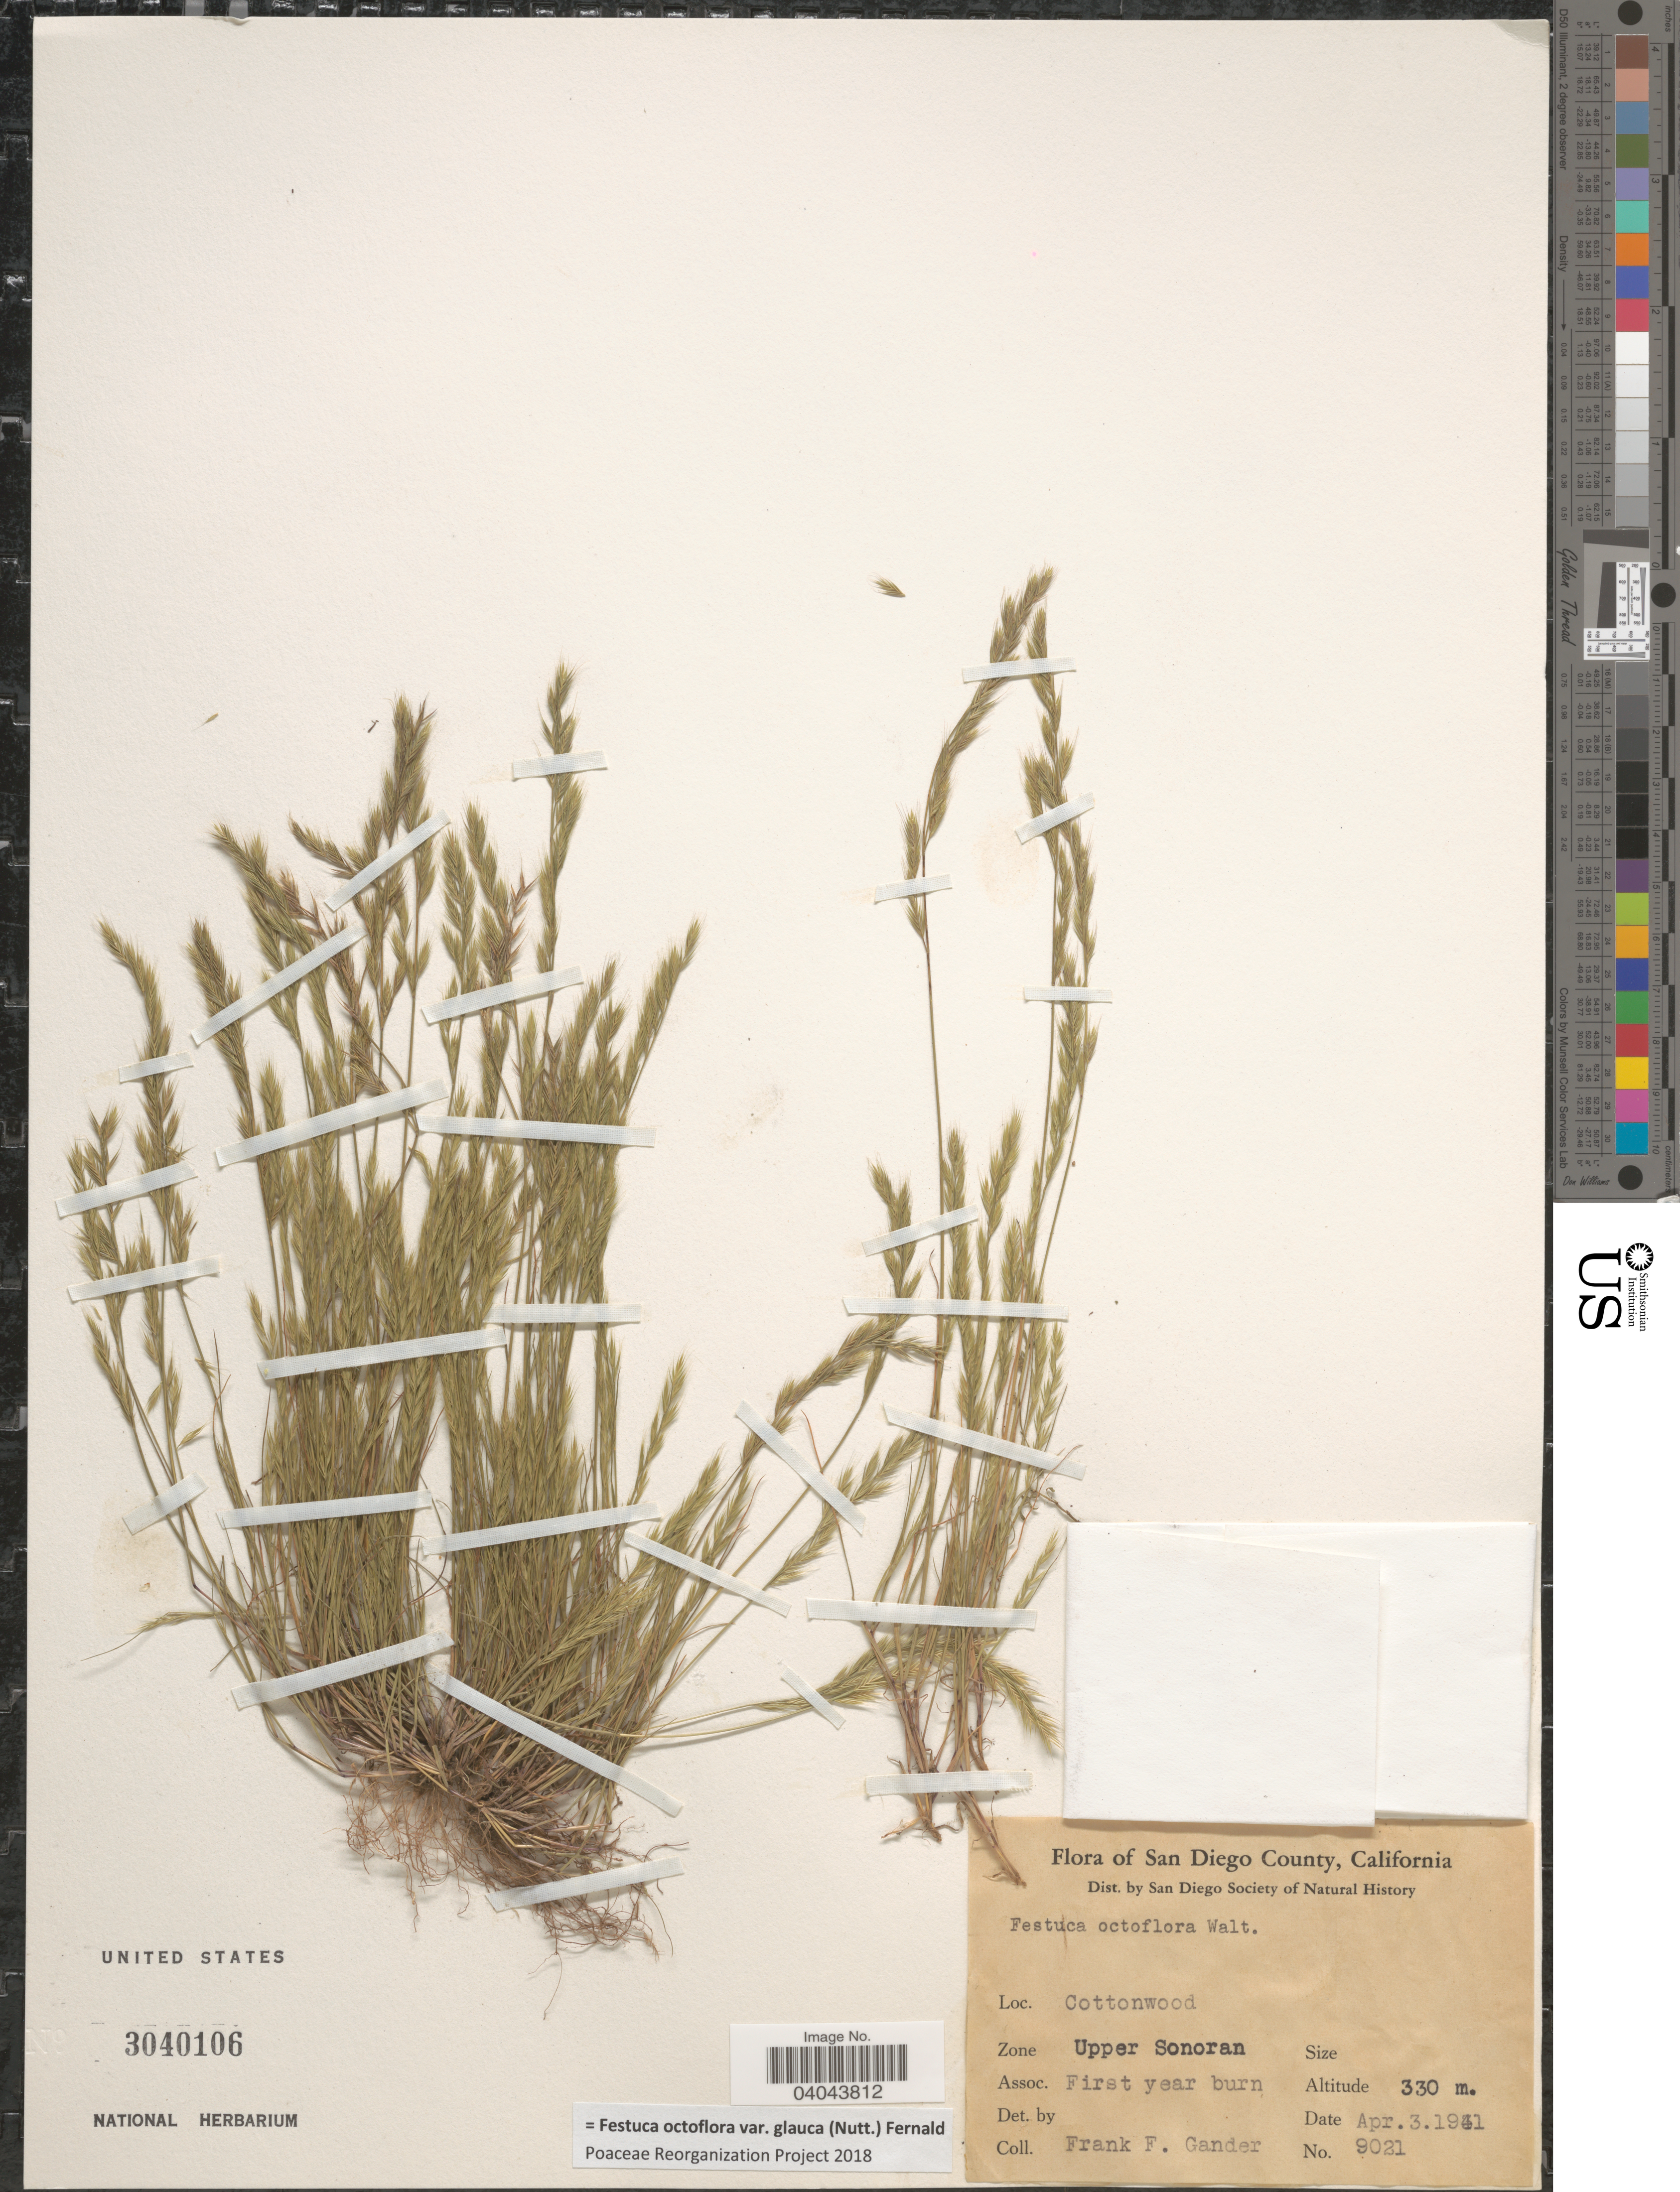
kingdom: Plantae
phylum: Tracheophyta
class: Liliopsida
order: Poales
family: Poaceae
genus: Festuca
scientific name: Festuca octoflora var. glauca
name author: (Nutt.) Fernald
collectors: F. Gander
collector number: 9021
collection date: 1941-04-03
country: United States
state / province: California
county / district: San Diego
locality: San Diego County. Cottonwood. Zone Upper Sonoran.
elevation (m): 330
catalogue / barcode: US 3040106